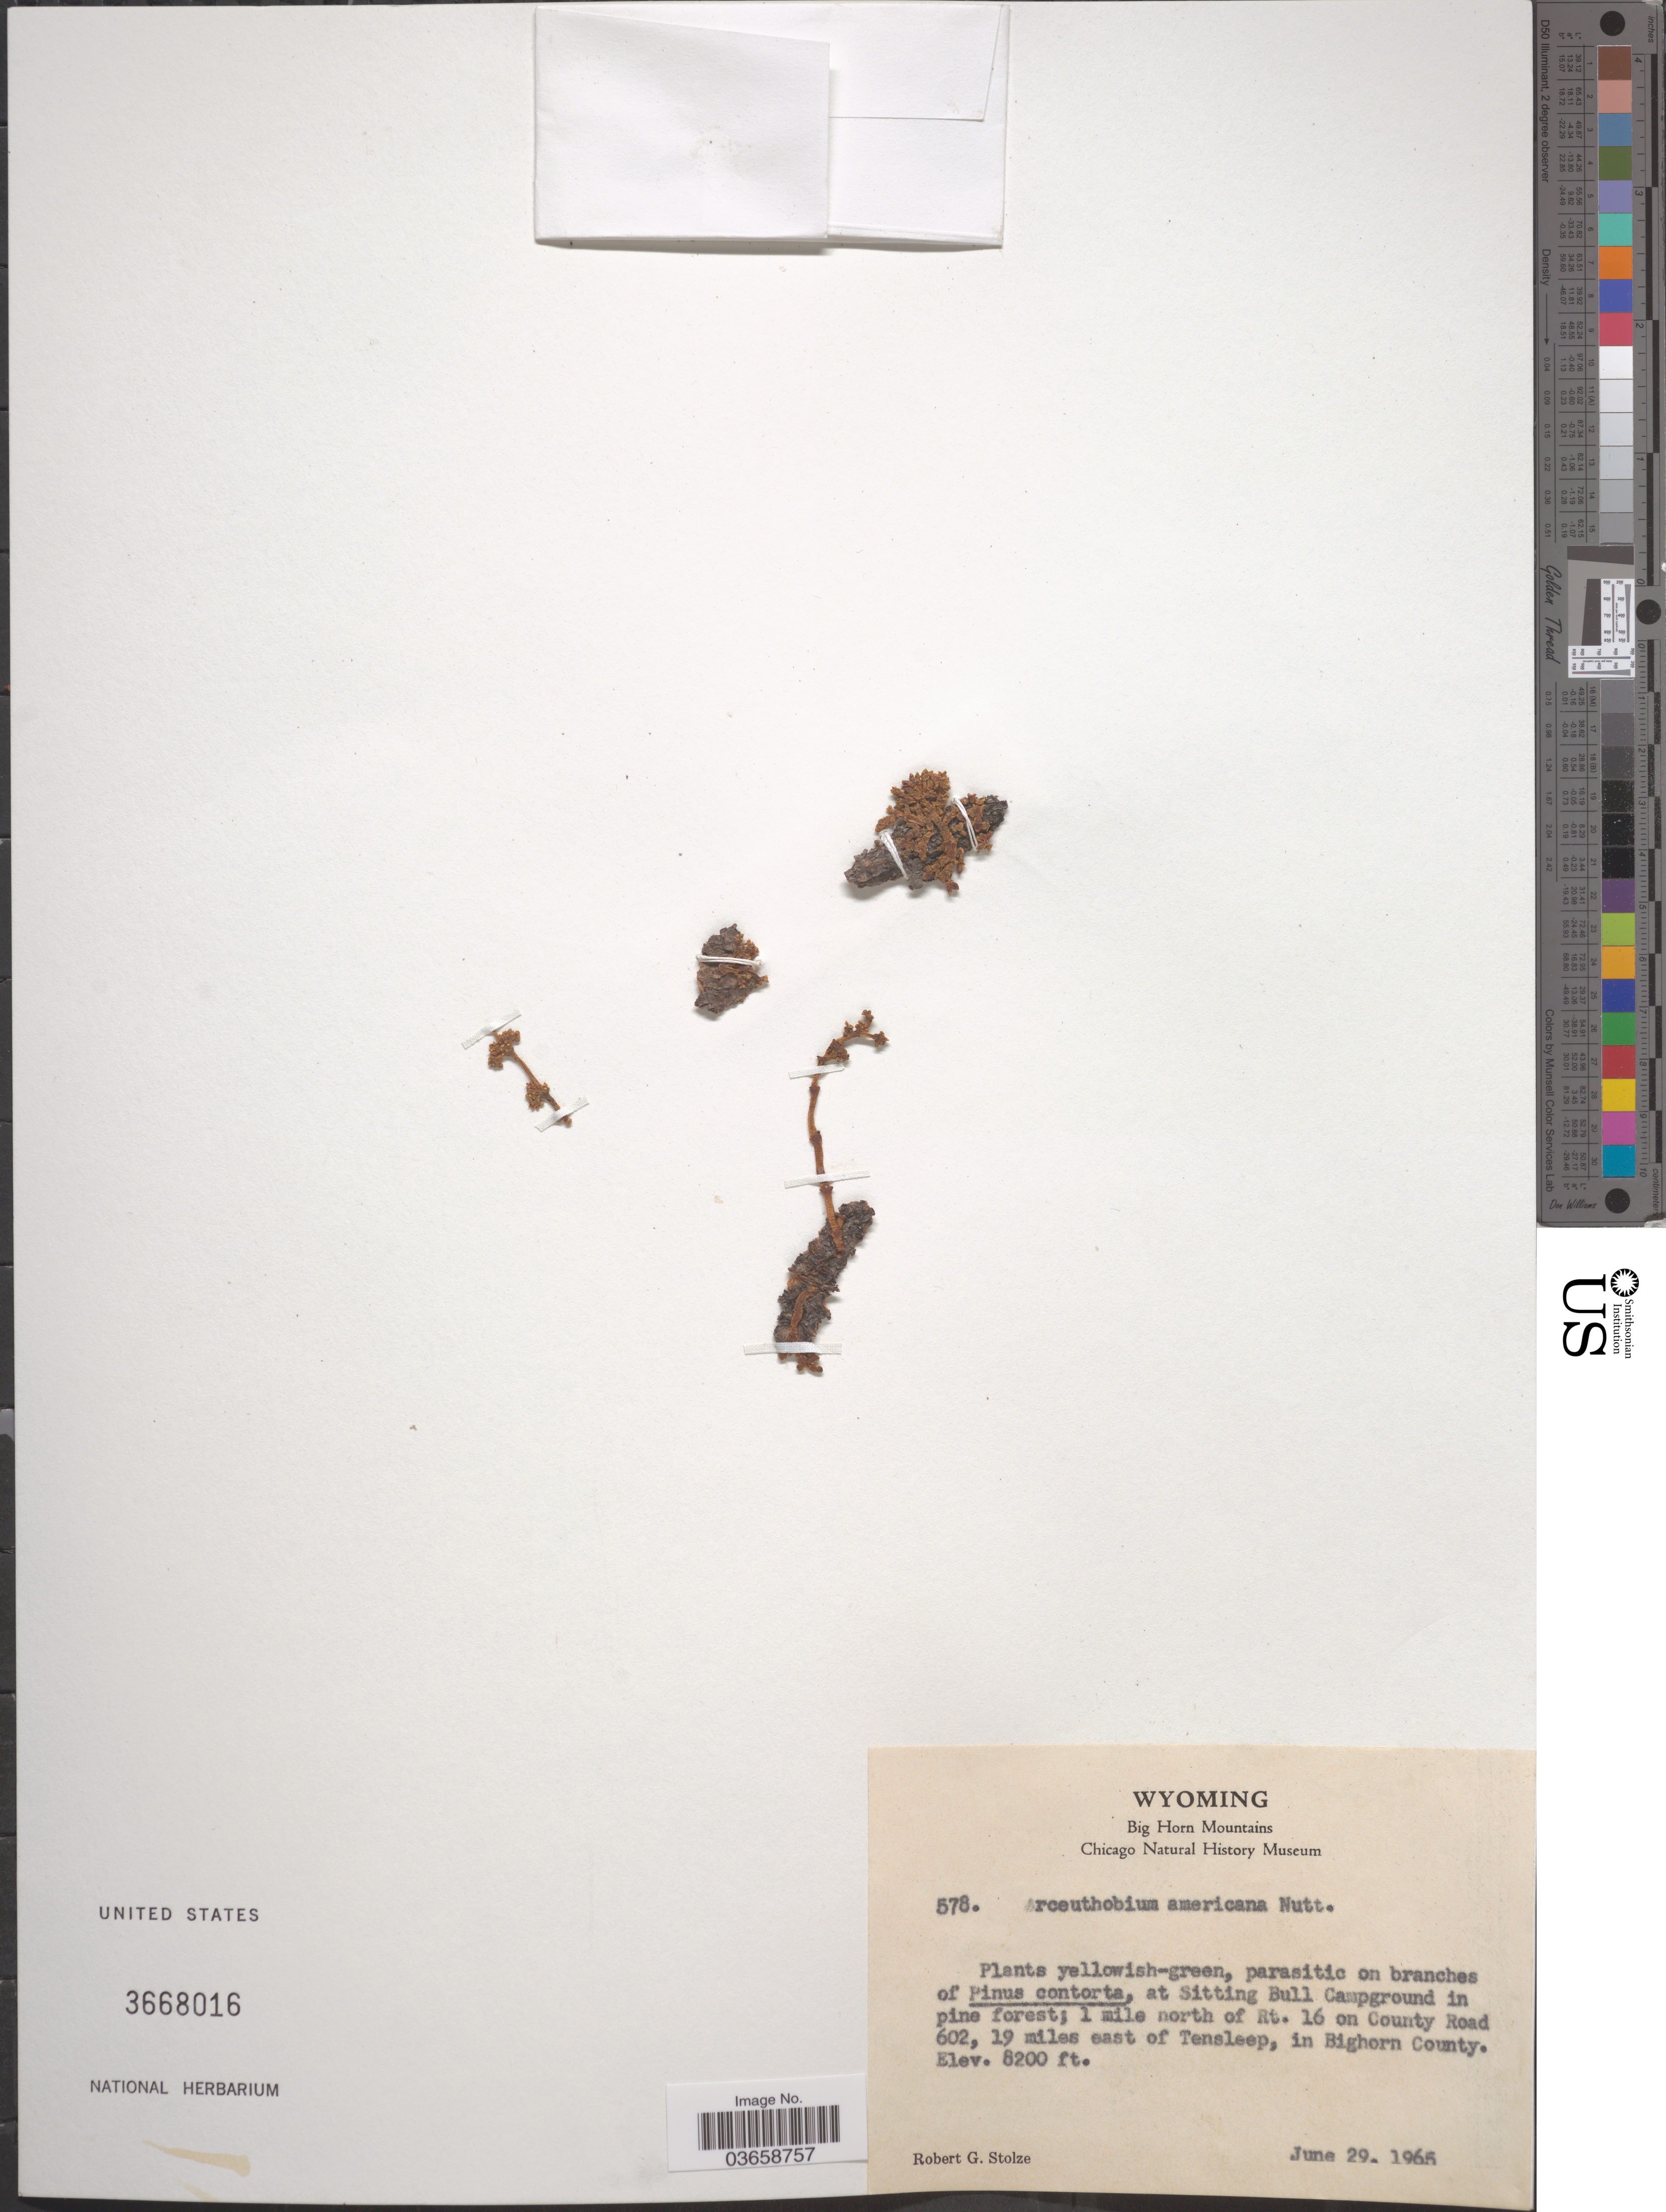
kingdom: Plantae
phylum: Tracheophyta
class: Magnoliopsida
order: Santalales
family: Viscaceae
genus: Arceuthobium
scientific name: Arceuthobium americanum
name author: Nutt. ex A. Gray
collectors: R. G. Stolze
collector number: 578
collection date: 1965-06-29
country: United States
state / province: Wyoming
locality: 1 mile north of Rt. 16 on County Road 602, 19 miles east of Tensleep, in Bighorn County.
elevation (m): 2499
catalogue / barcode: US 3668016